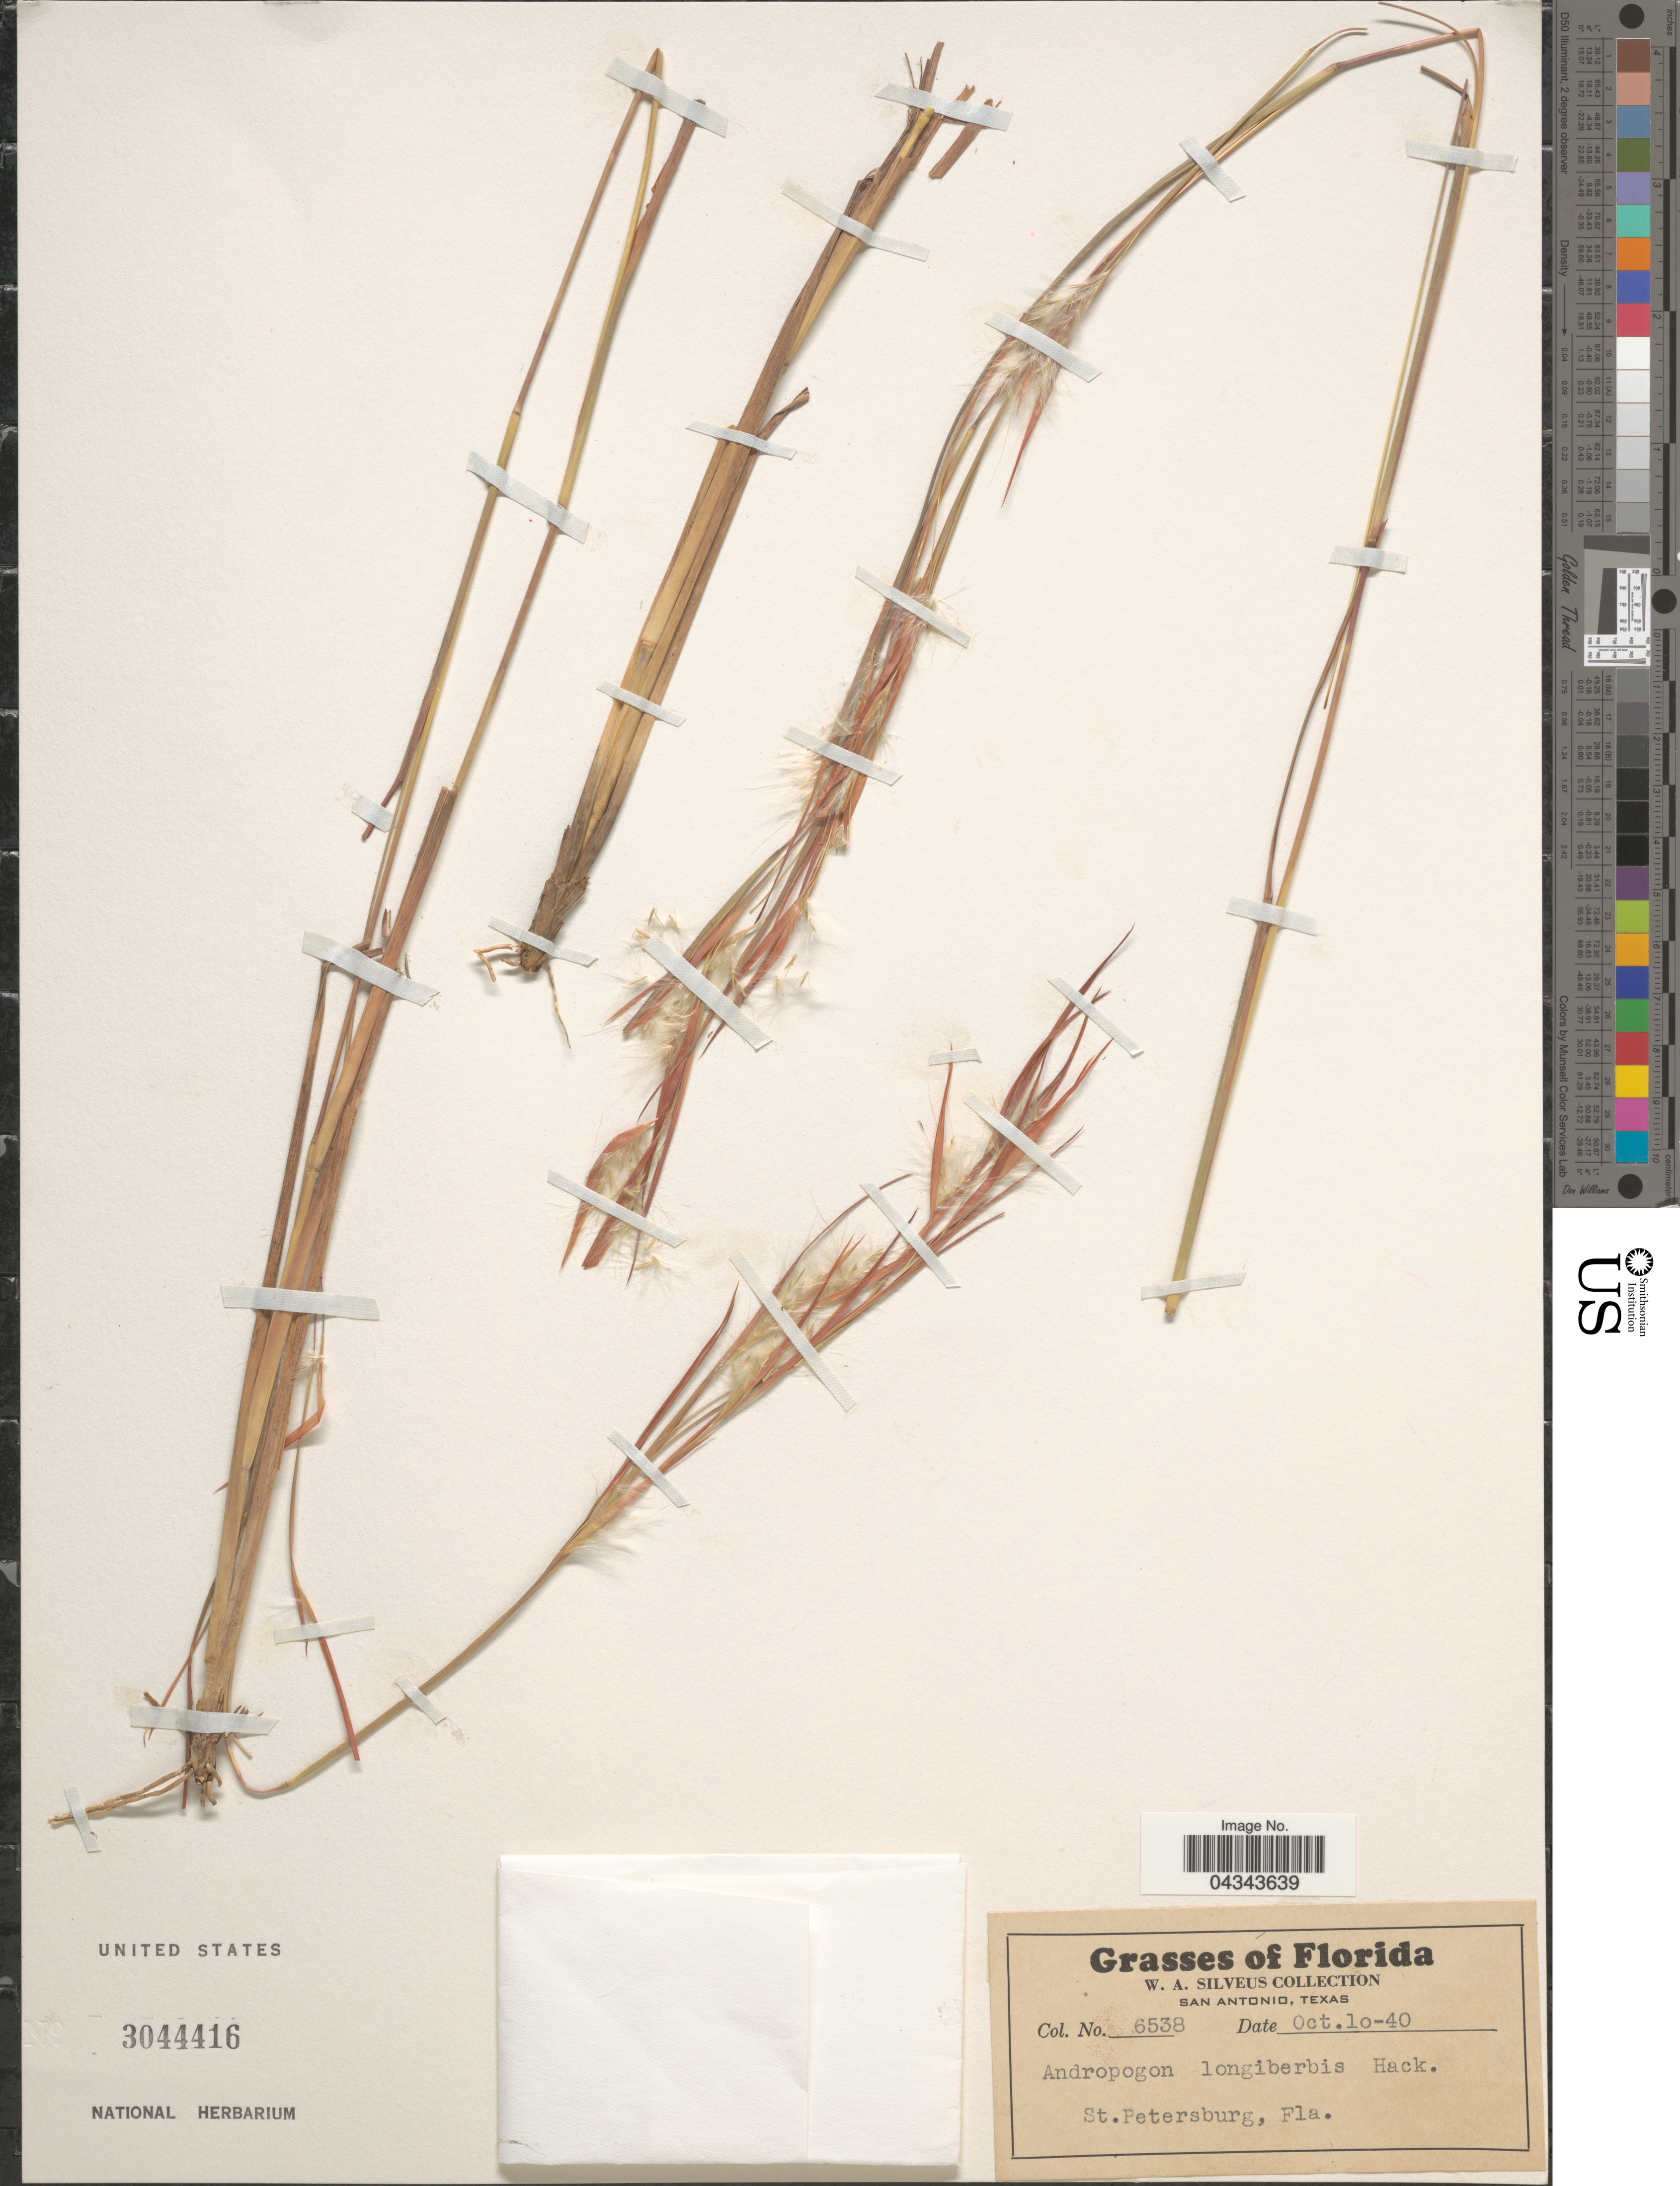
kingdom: Plantae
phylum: Tracheophyta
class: Liliopsida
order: Poales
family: Poaceae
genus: Andropogon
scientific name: Andropogon longiberbis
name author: Hack.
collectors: W. Silveus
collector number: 6538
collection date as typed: Transcribed d/m/y: 10/10/40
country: United States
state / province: Florida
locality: St. Petersburg.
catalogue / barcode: US 3044416